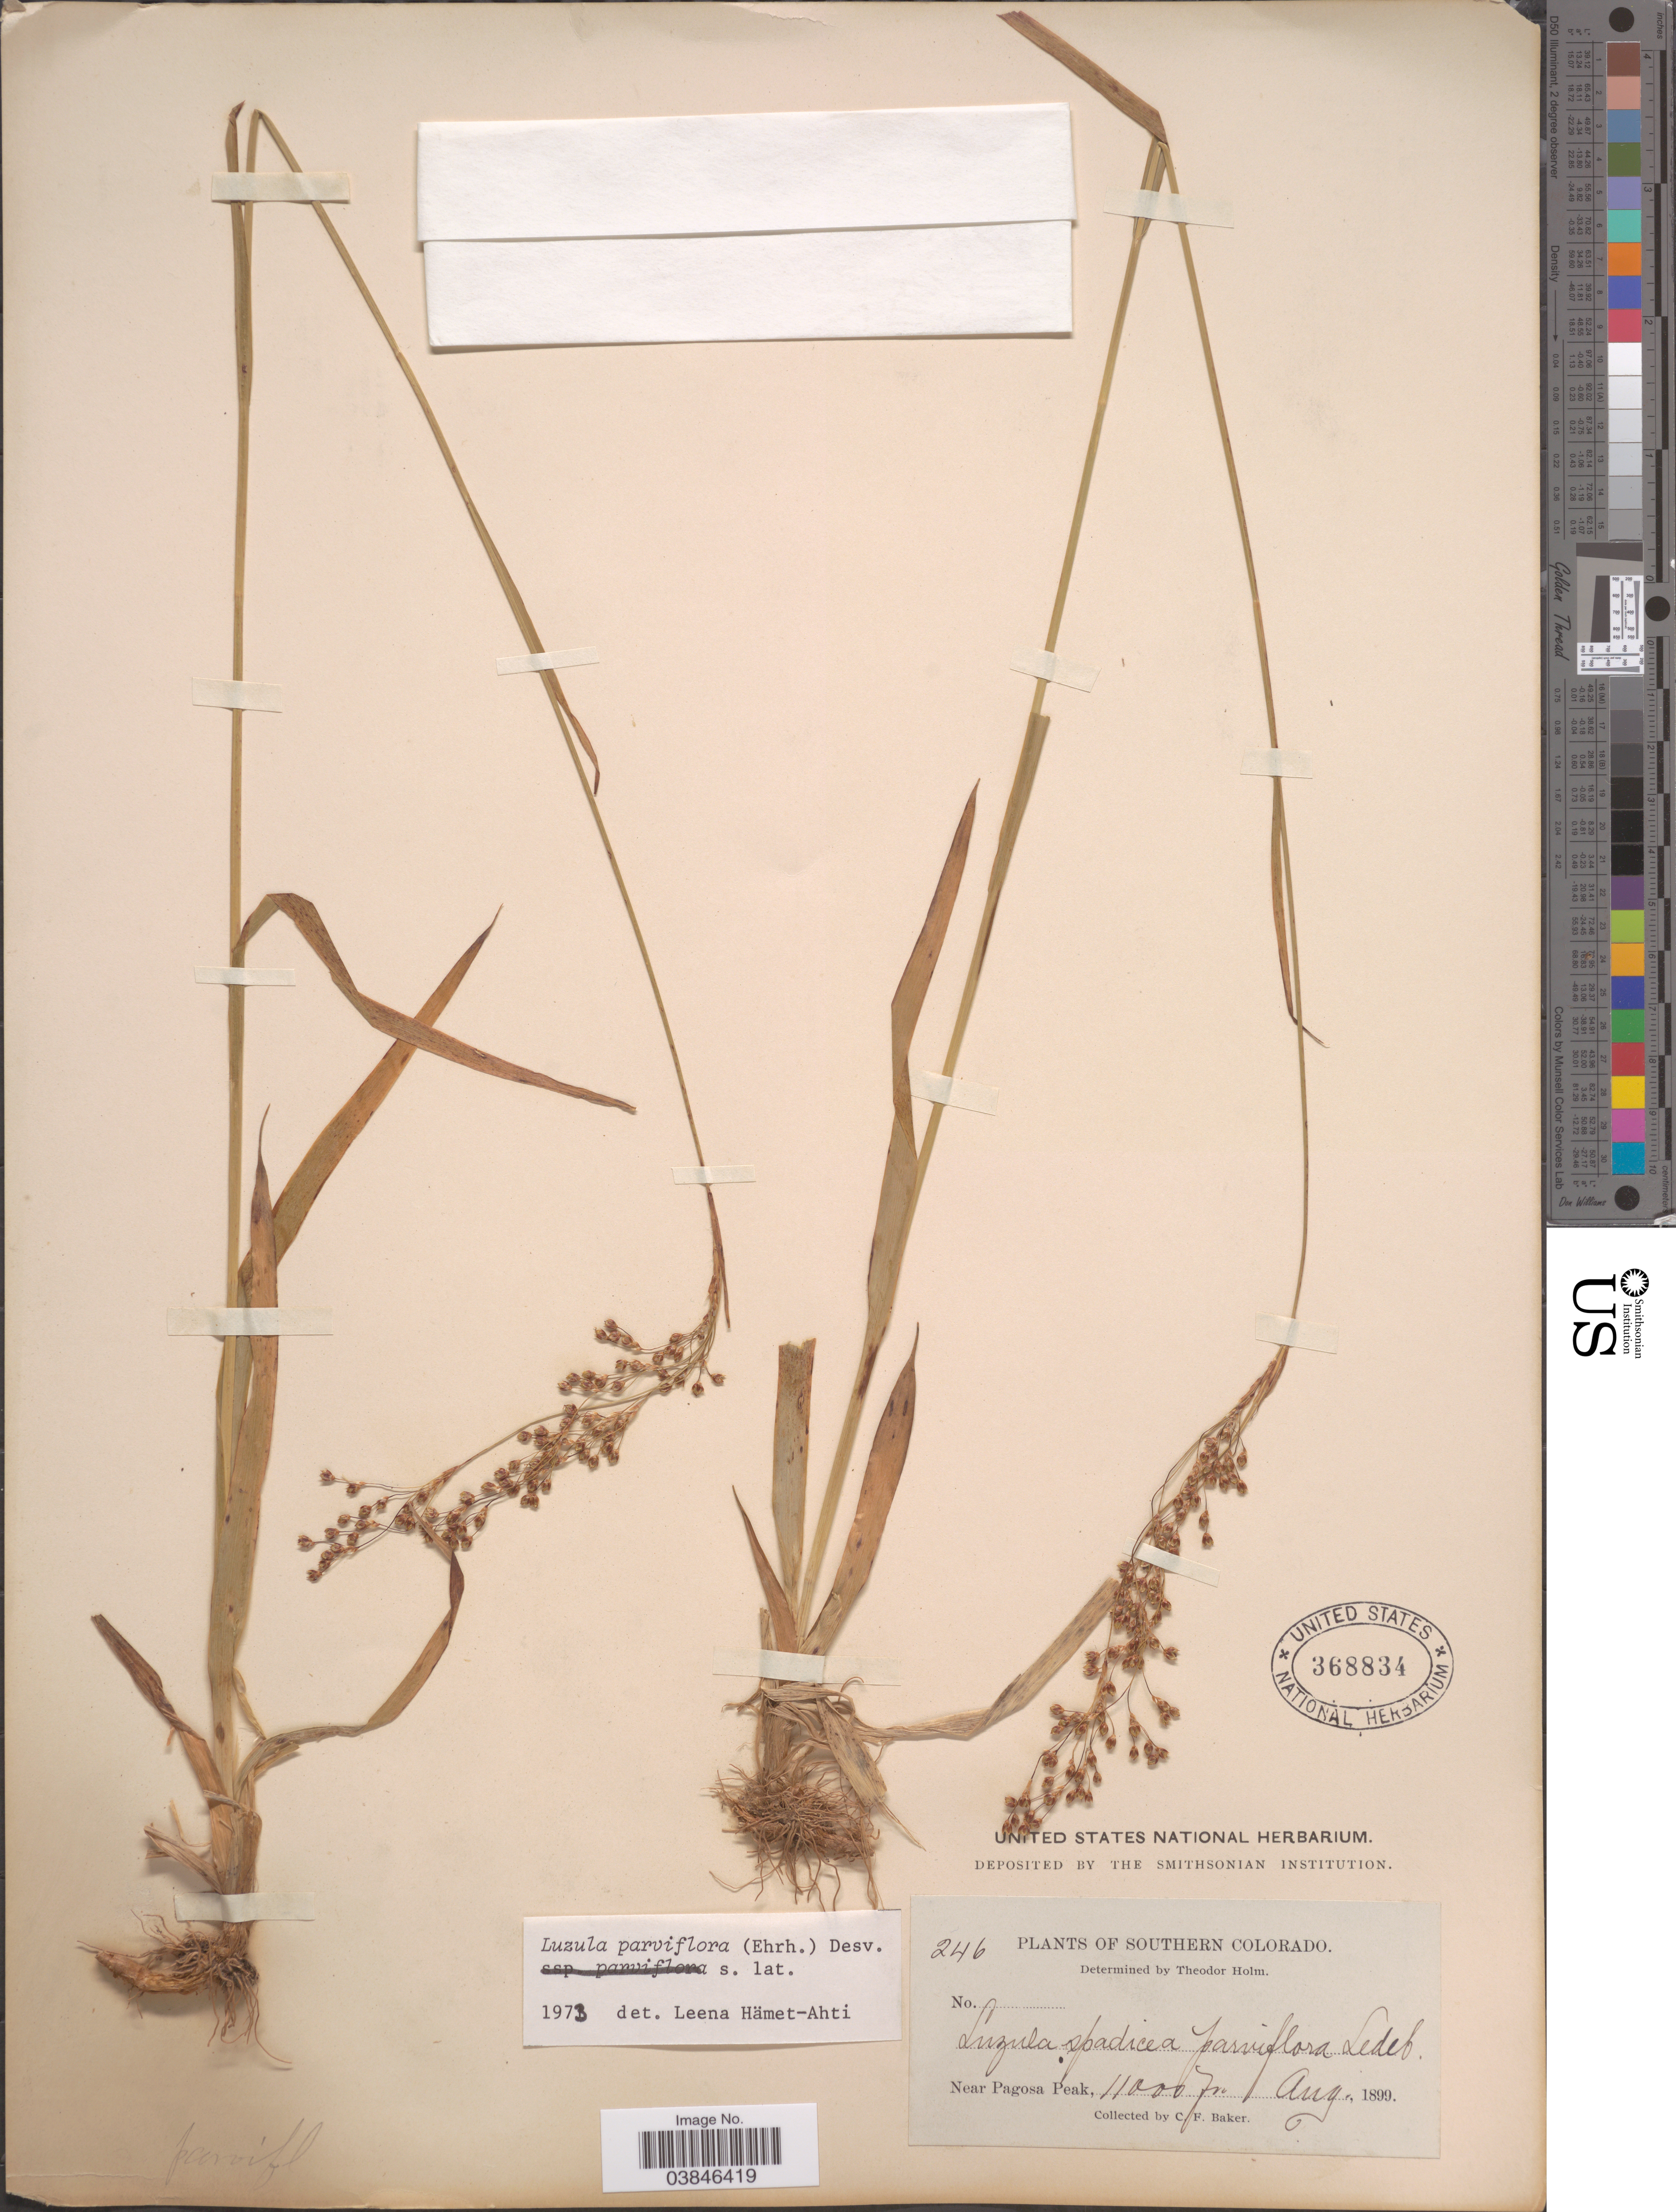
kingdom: Plantae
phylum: Tracheophyta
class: Liliopsida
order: Poales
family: Juncaceae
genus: Luzula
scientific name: Luzula parviflora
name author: (Ehrh.) Desv.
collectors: C. F. Baker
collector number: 246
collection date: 1899-08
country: United States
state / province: Colorado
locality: Southern Colorado. Near Pagosa Peak.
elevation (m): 3353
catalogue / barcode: US 368834